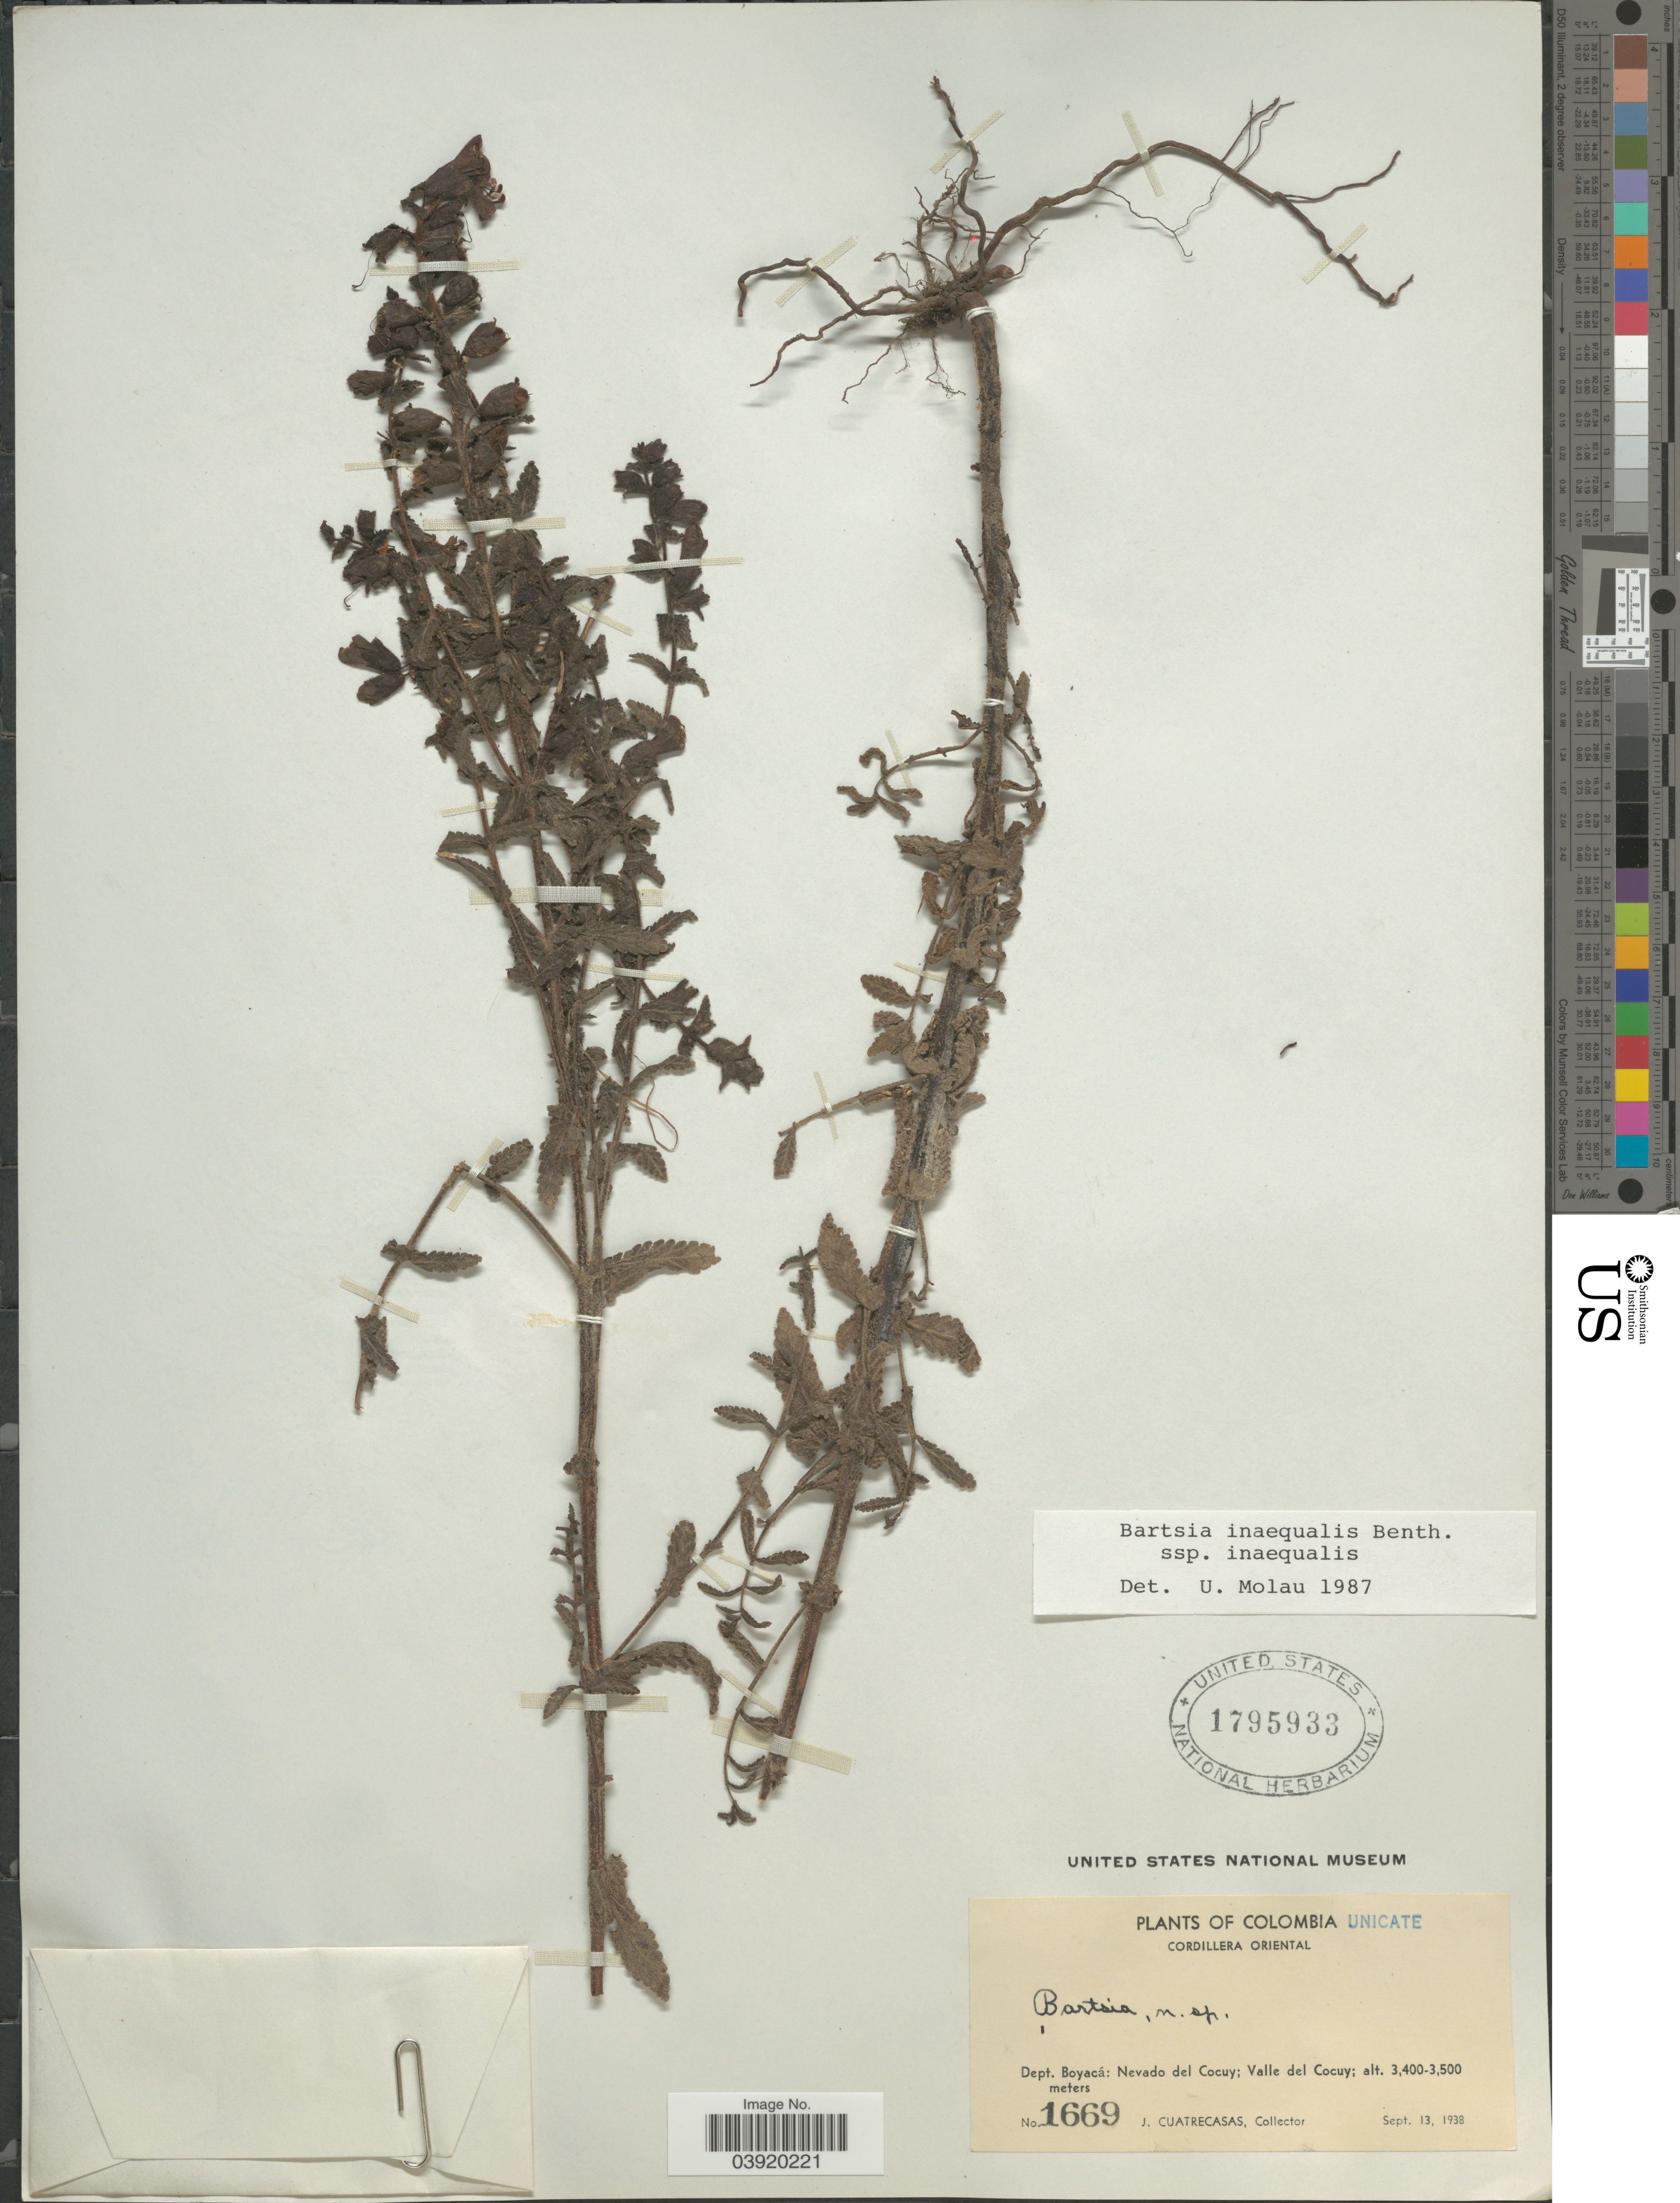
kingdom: Plantae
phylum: Tracheophyta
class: Magnoliopsida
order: Lamiales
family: Orobanchaceae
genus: Bartsia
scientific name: Bartsia inaequalis subsp. inaequalis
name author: Benth.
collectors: J. Cuatrecasas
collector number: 1669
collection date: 1938-09-13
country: Colombia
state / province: Boyacá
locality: Dept. Boyacá: Nevado del Cocuy; Valle del Cocuy.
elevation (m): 3400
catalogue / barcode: US 1795933